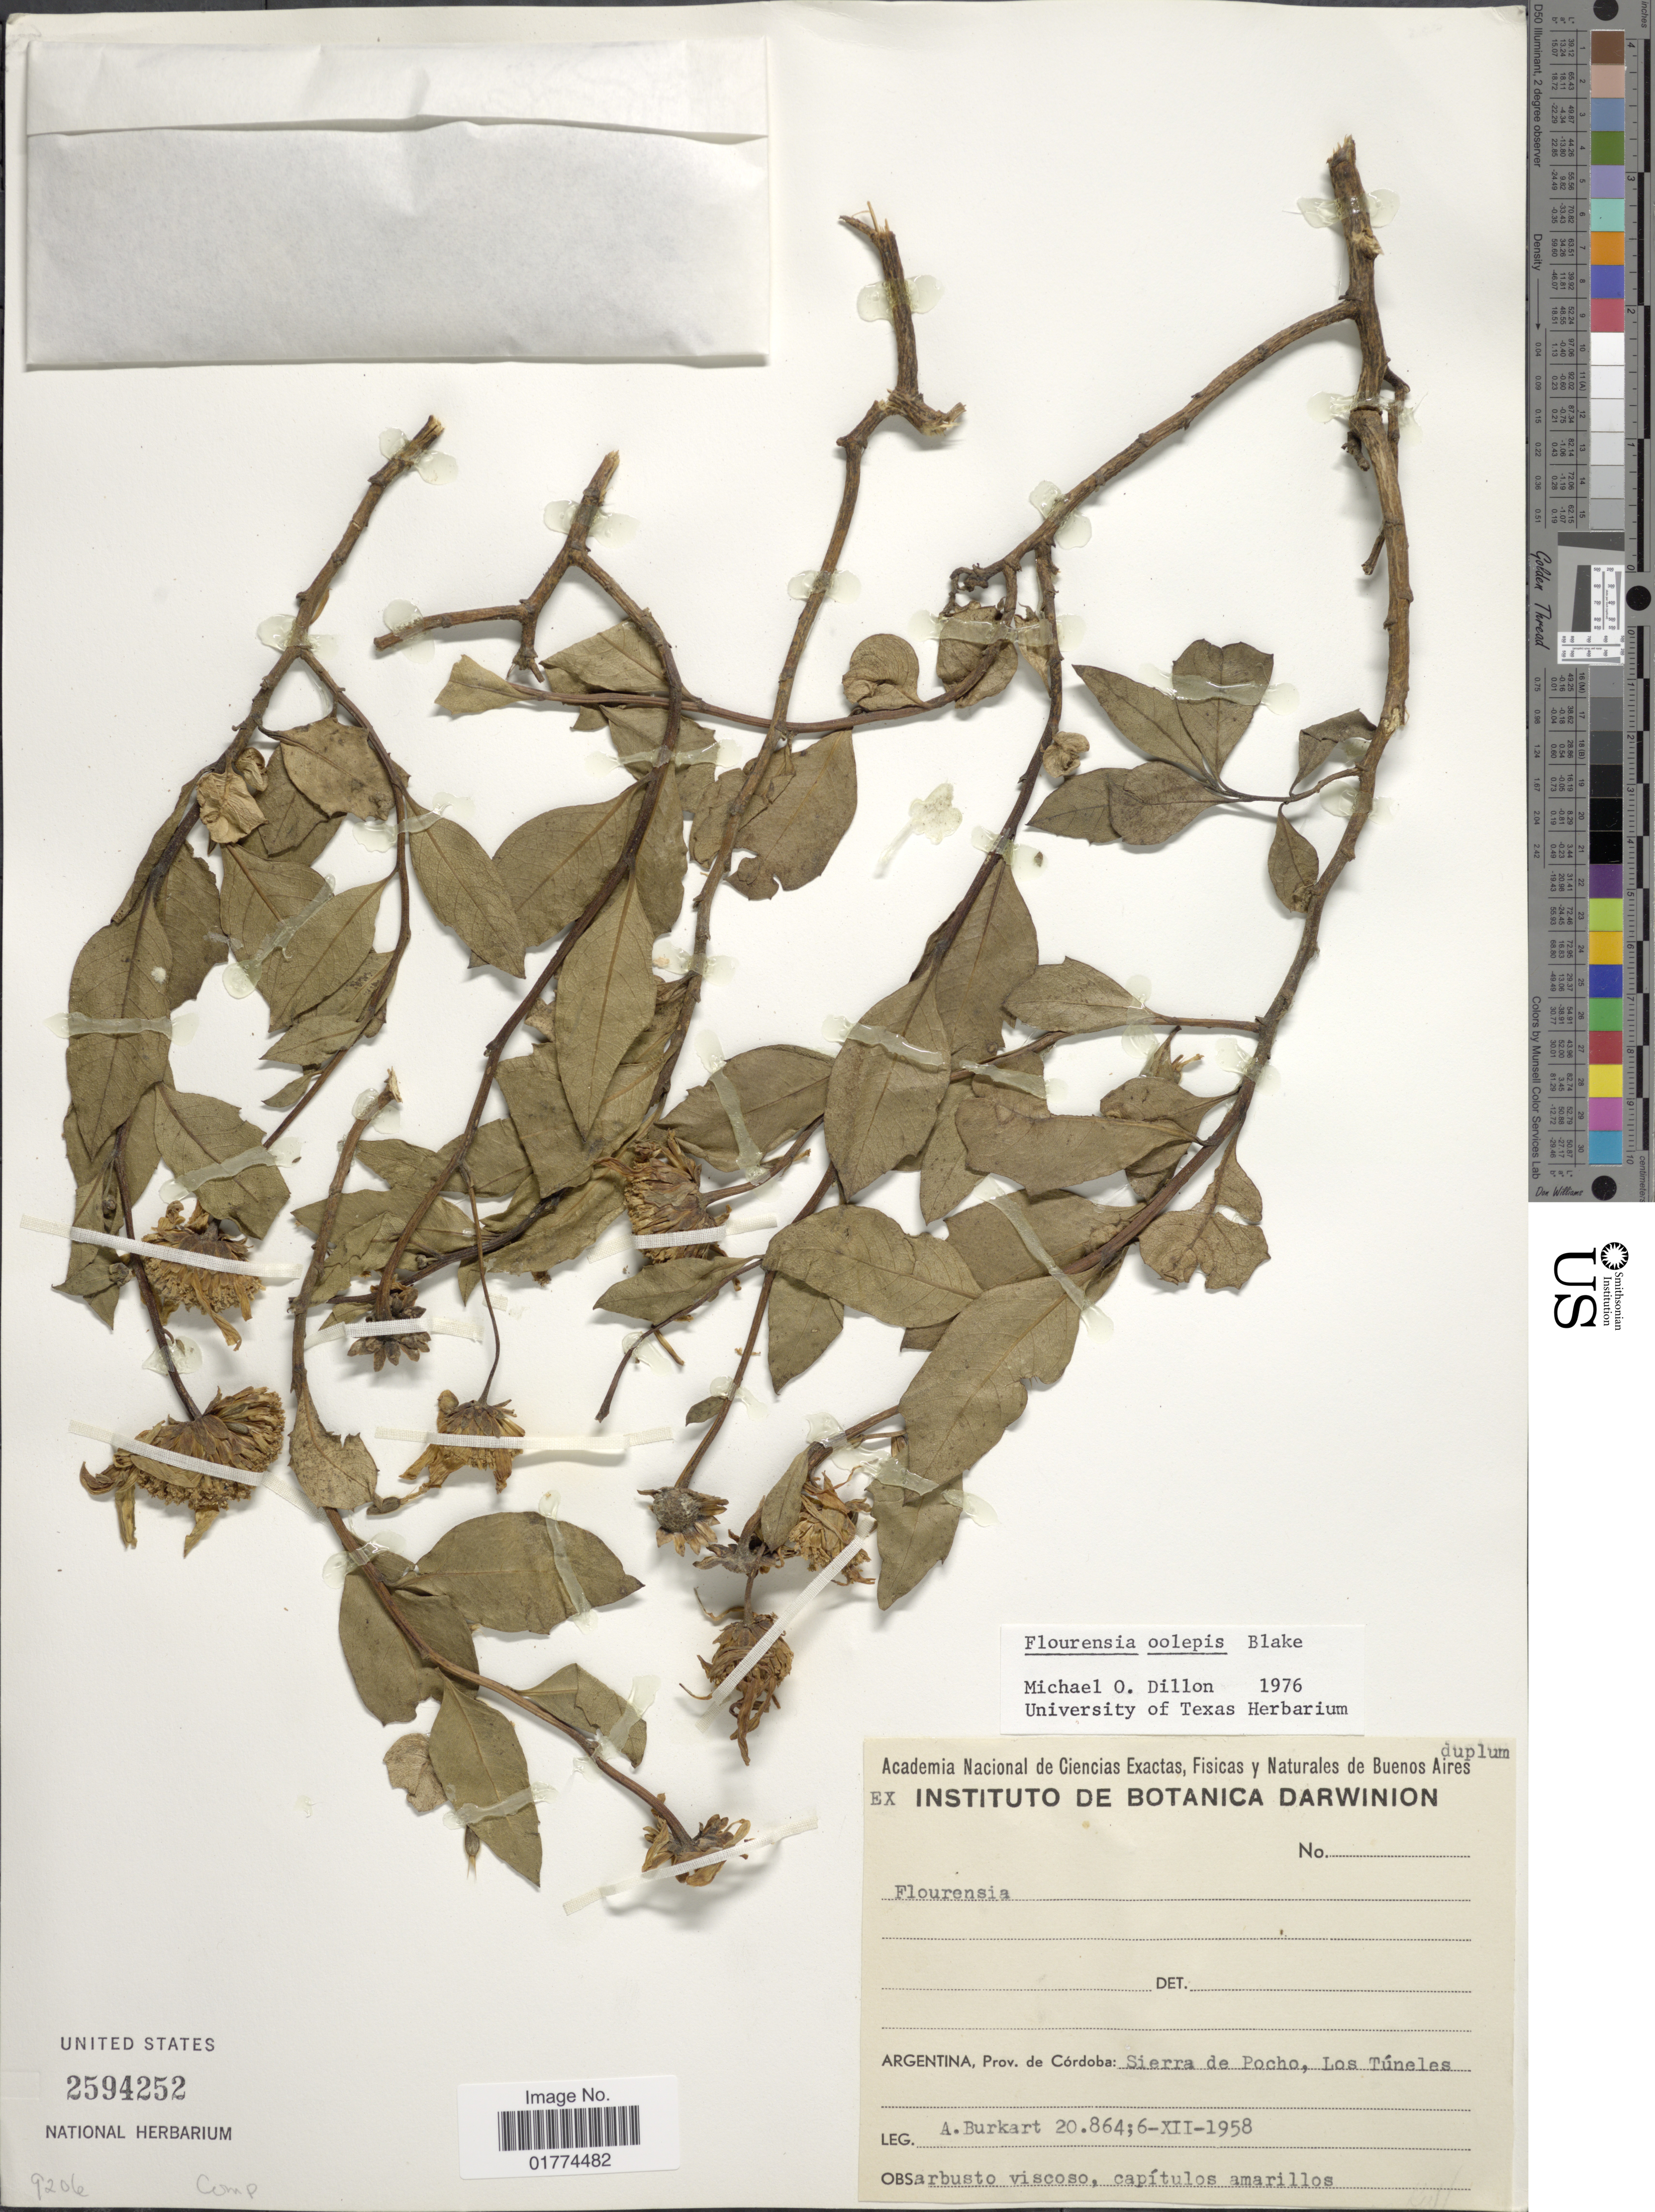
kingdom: Plantae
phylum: Tracheophyta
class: Magnoliopsida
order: Asterales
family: Asteraceae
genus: Flourensia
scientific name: Flourensia oolepis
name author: S.F. Blake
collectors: A. E. Burkart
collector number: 20864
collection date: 1958-12-06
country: Argentina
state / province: Cordoba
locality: Sierra de Pocho, Los Túneles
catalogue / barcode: US 2594252